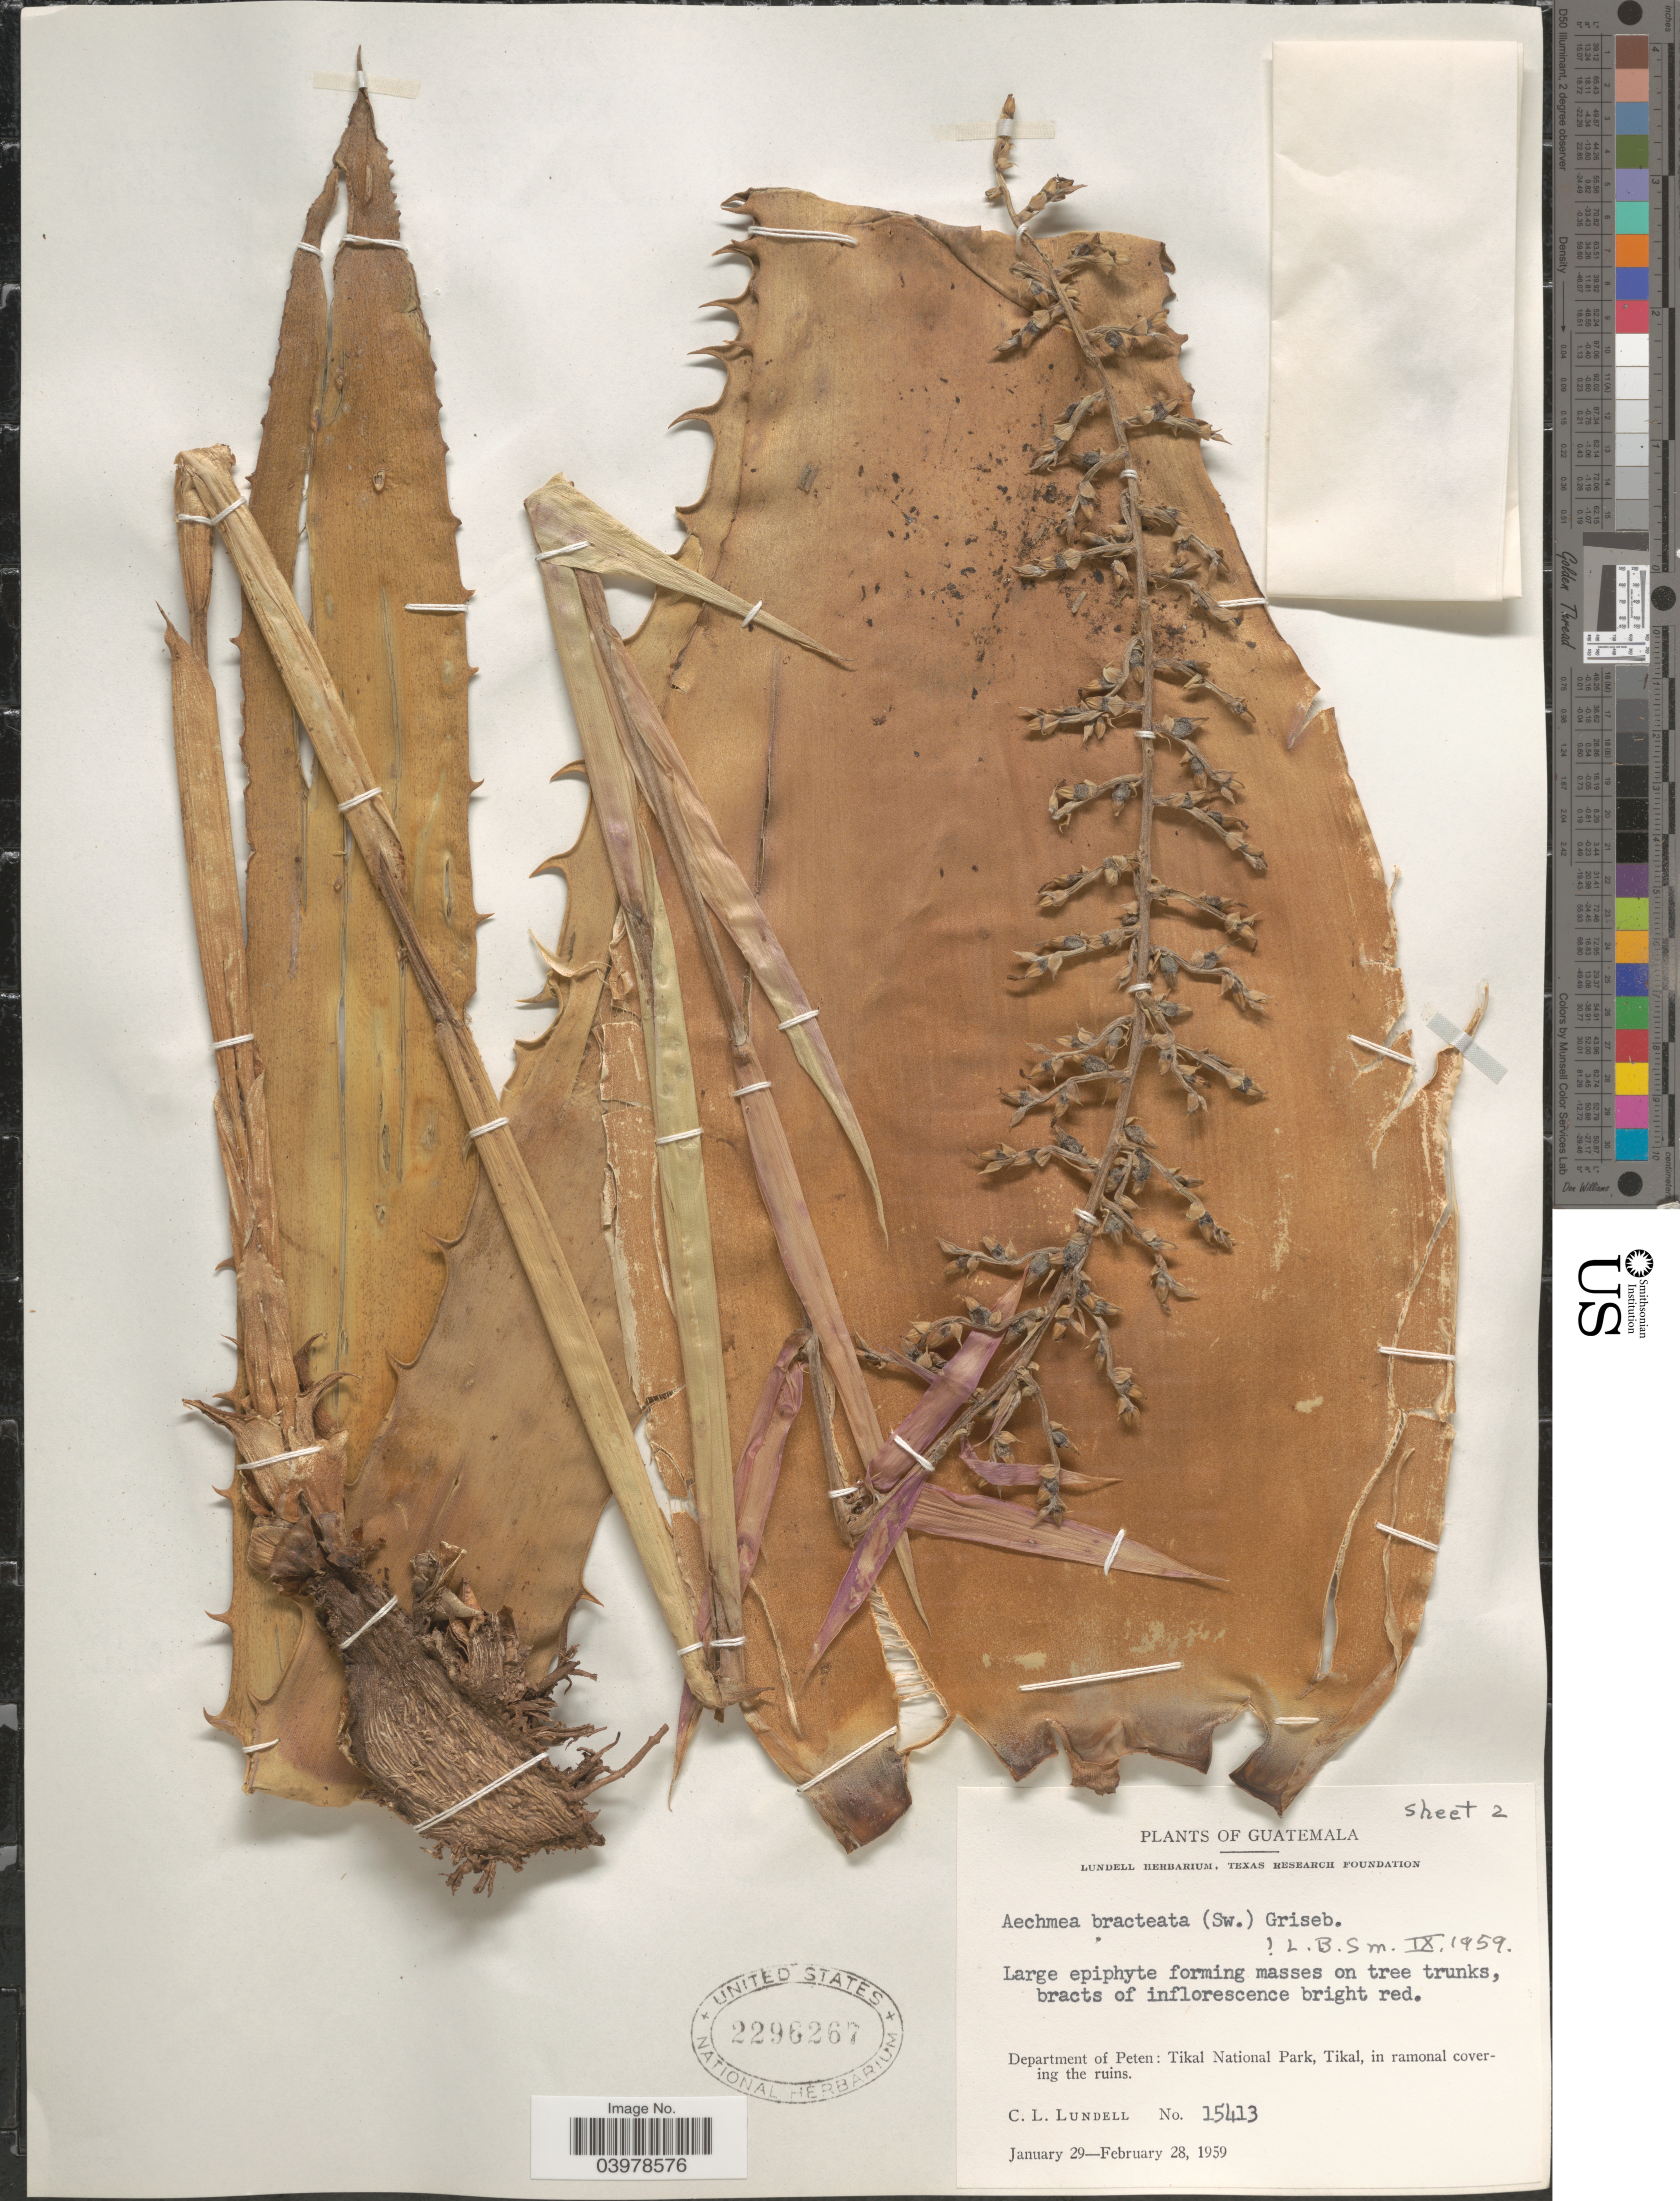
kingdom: Plantae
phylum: Tracheophyta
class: Liliopsida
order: Poales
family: Bromeliaceae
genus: Aechmea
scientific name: Aechmea bracteata var. bracteata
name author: (Sw.) Griseb.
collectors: C. L. Lundell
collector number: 15413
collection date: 1959-01-29/1959-02-28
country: Guatemala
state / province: El Peten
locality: Department of Peten: Tikal National Park, Tikal, in ramonal covering the ruins.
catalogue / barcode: US 2296267